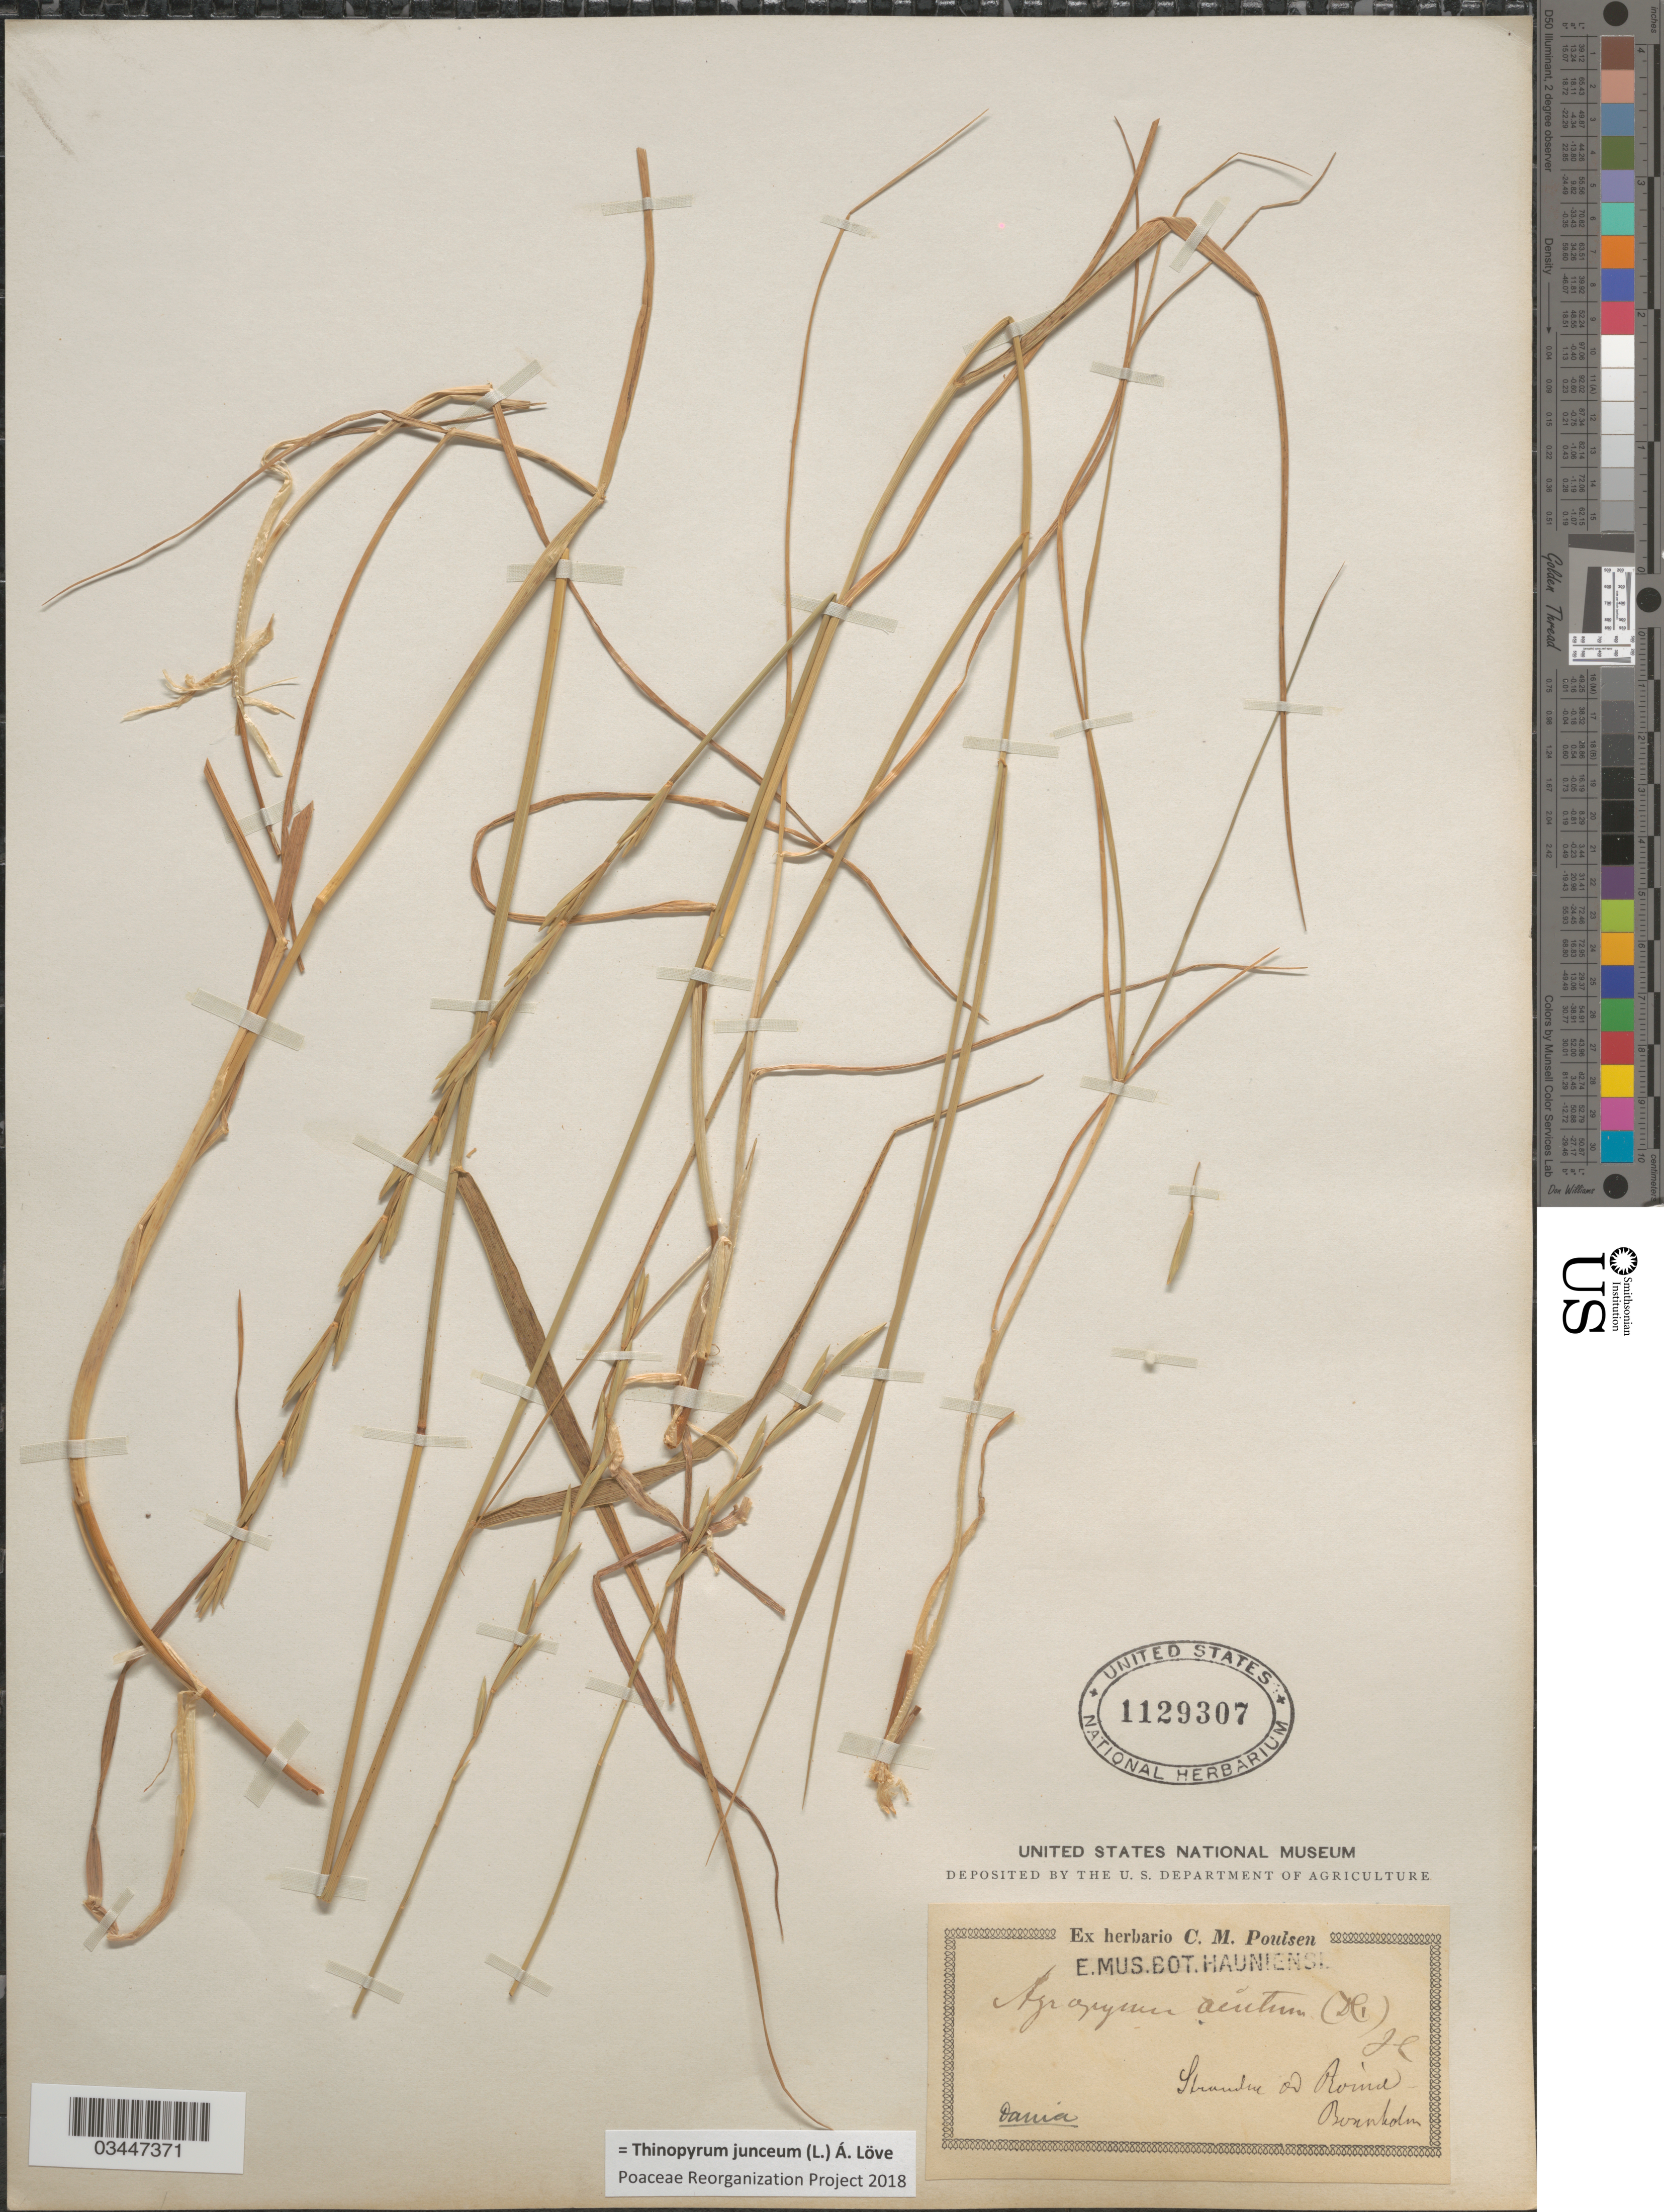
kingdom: Plantae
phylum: Tracheophyta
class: Liliopsida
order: Poales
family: Poaceae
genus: Thinopyrum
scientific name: Thinopyrum junceum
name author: (L.) Á. Löve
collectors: ex herb. C. M. Poulsen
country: Denmark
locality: Stranden ad Roind.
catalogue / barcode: US 1129307